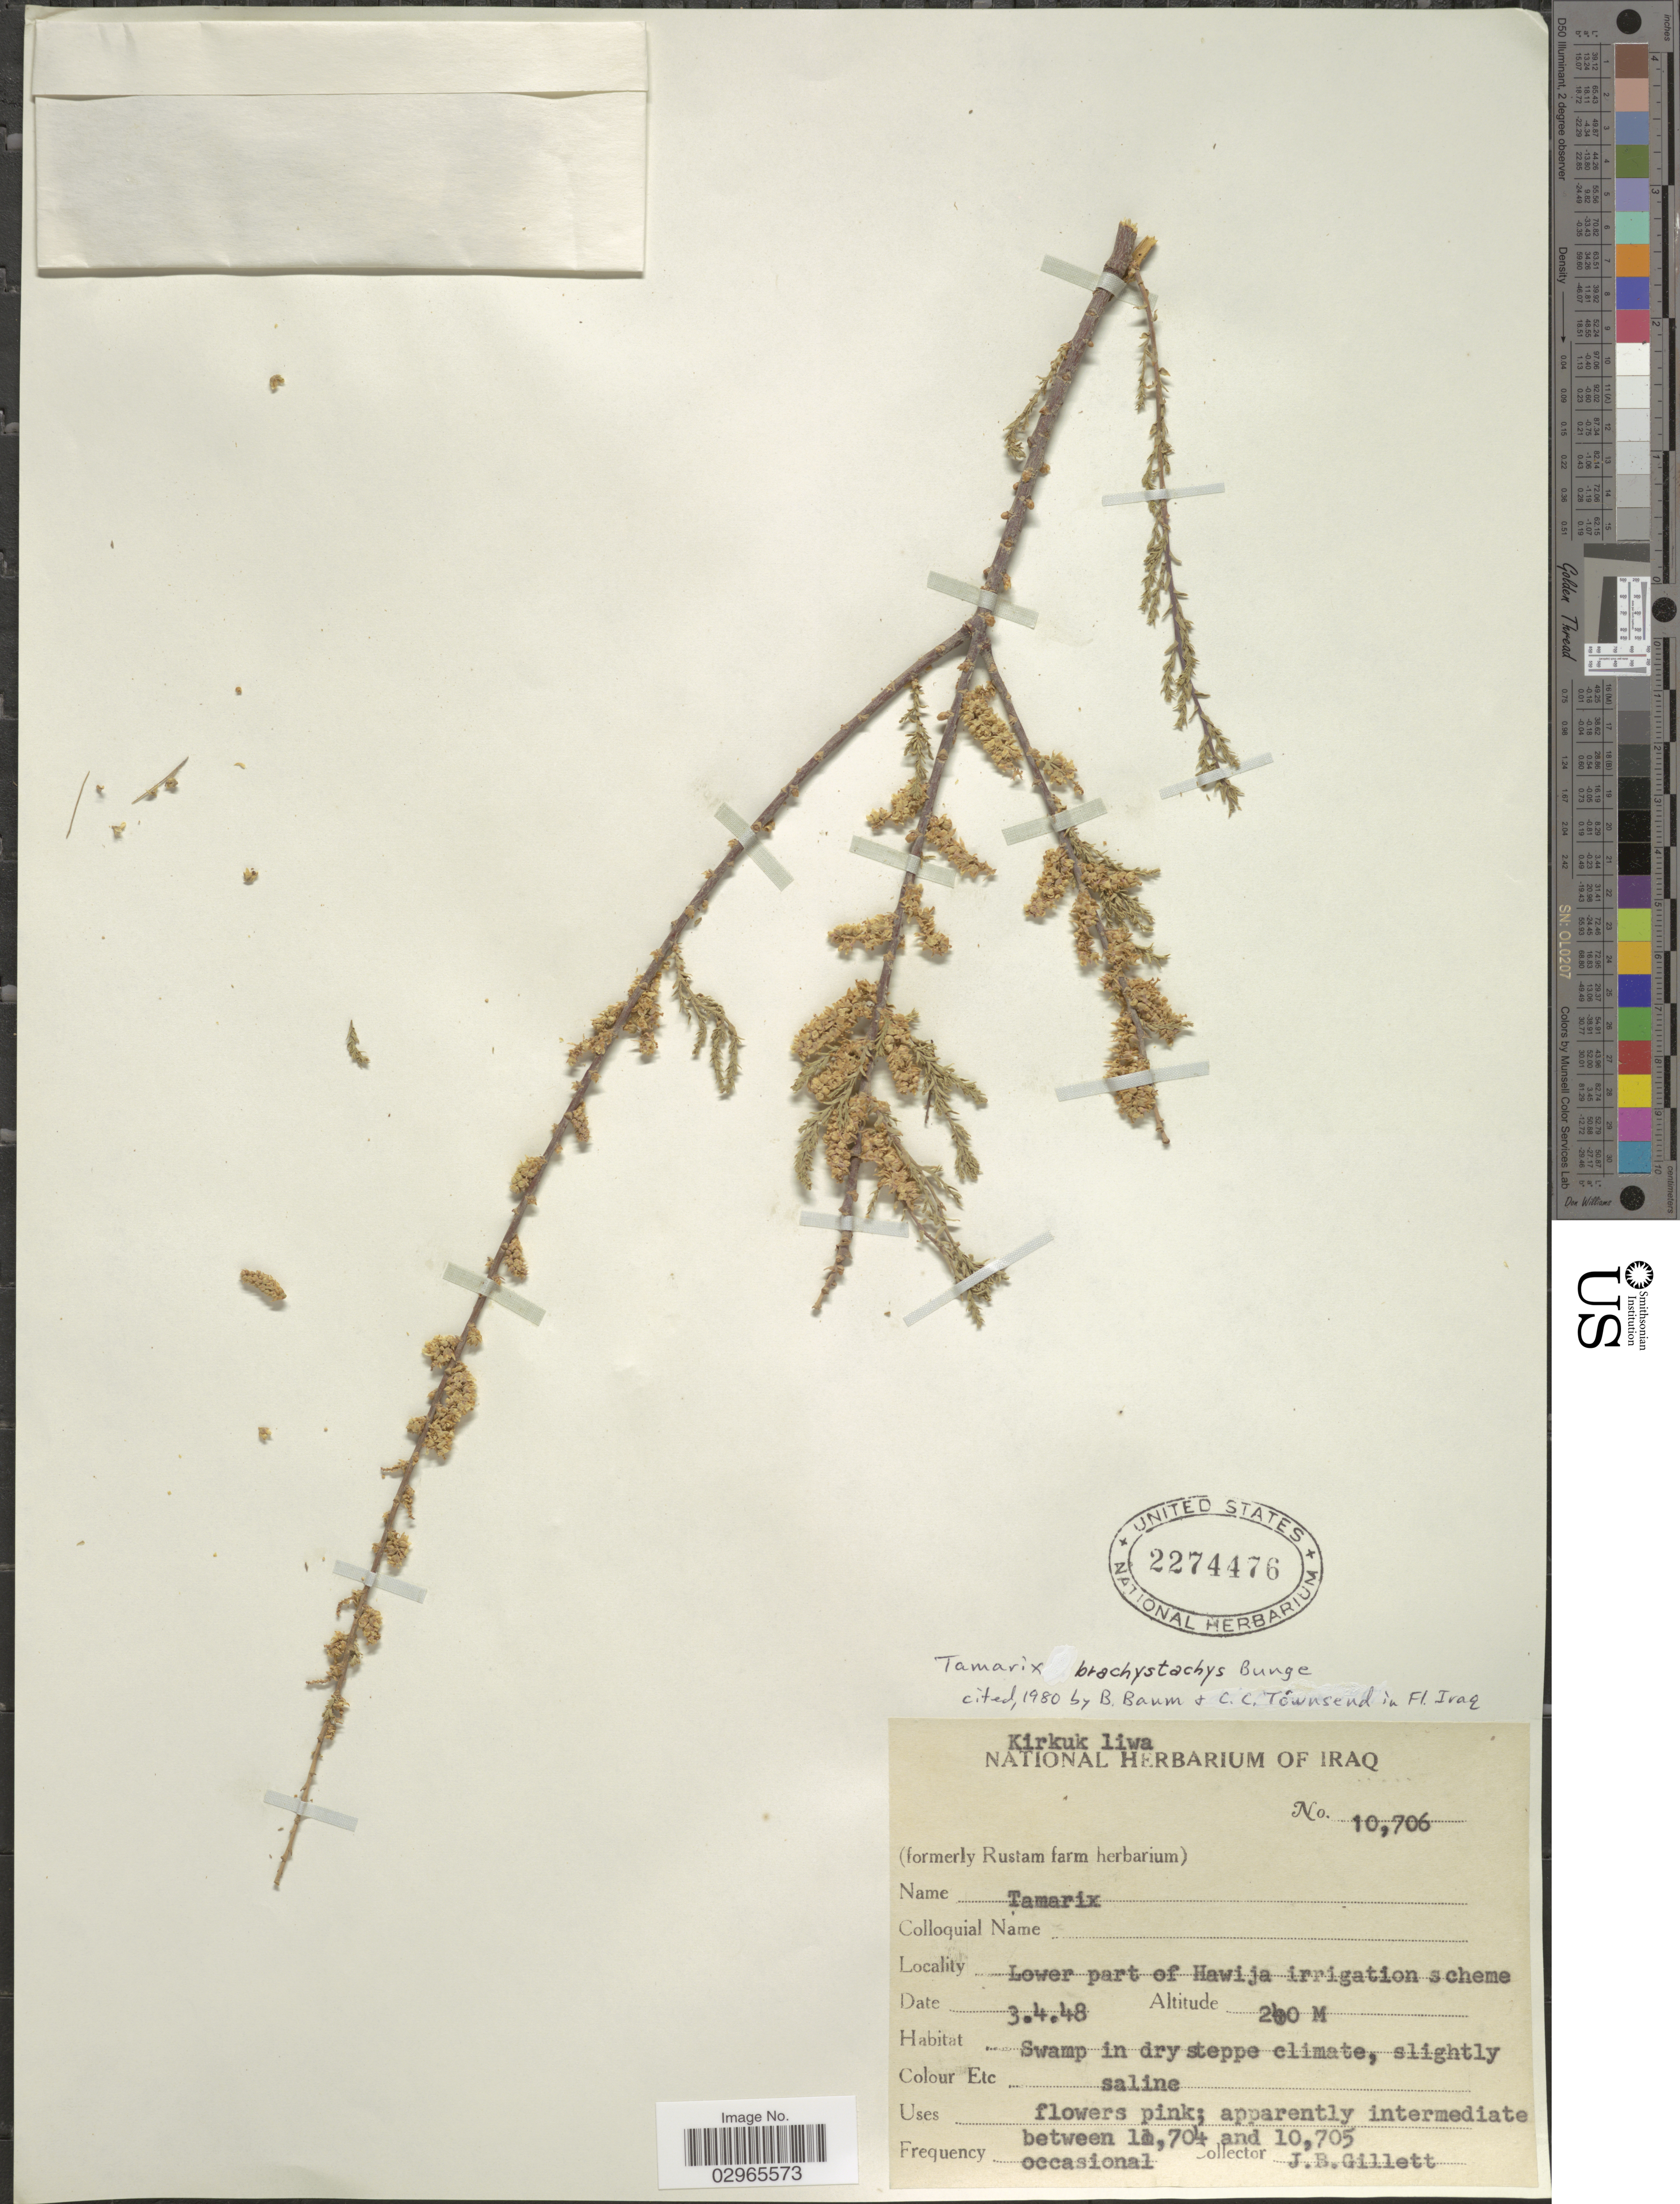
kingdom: Plantae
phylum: Tracheophyta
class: Magnoliopsida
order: Caryophyllales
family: Tamaricaceae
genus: Tamarix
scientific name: Tamarix brachystachys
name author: Bunge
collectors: J. B. Gillett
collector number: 10706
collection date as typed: Transcribed d/m/y: 3/4/48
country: Iraq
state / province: Kirkūk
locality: Kirkuk liwa. Lower part of Hawija irrigation scheme.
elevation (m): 200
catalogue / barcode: US 2274476